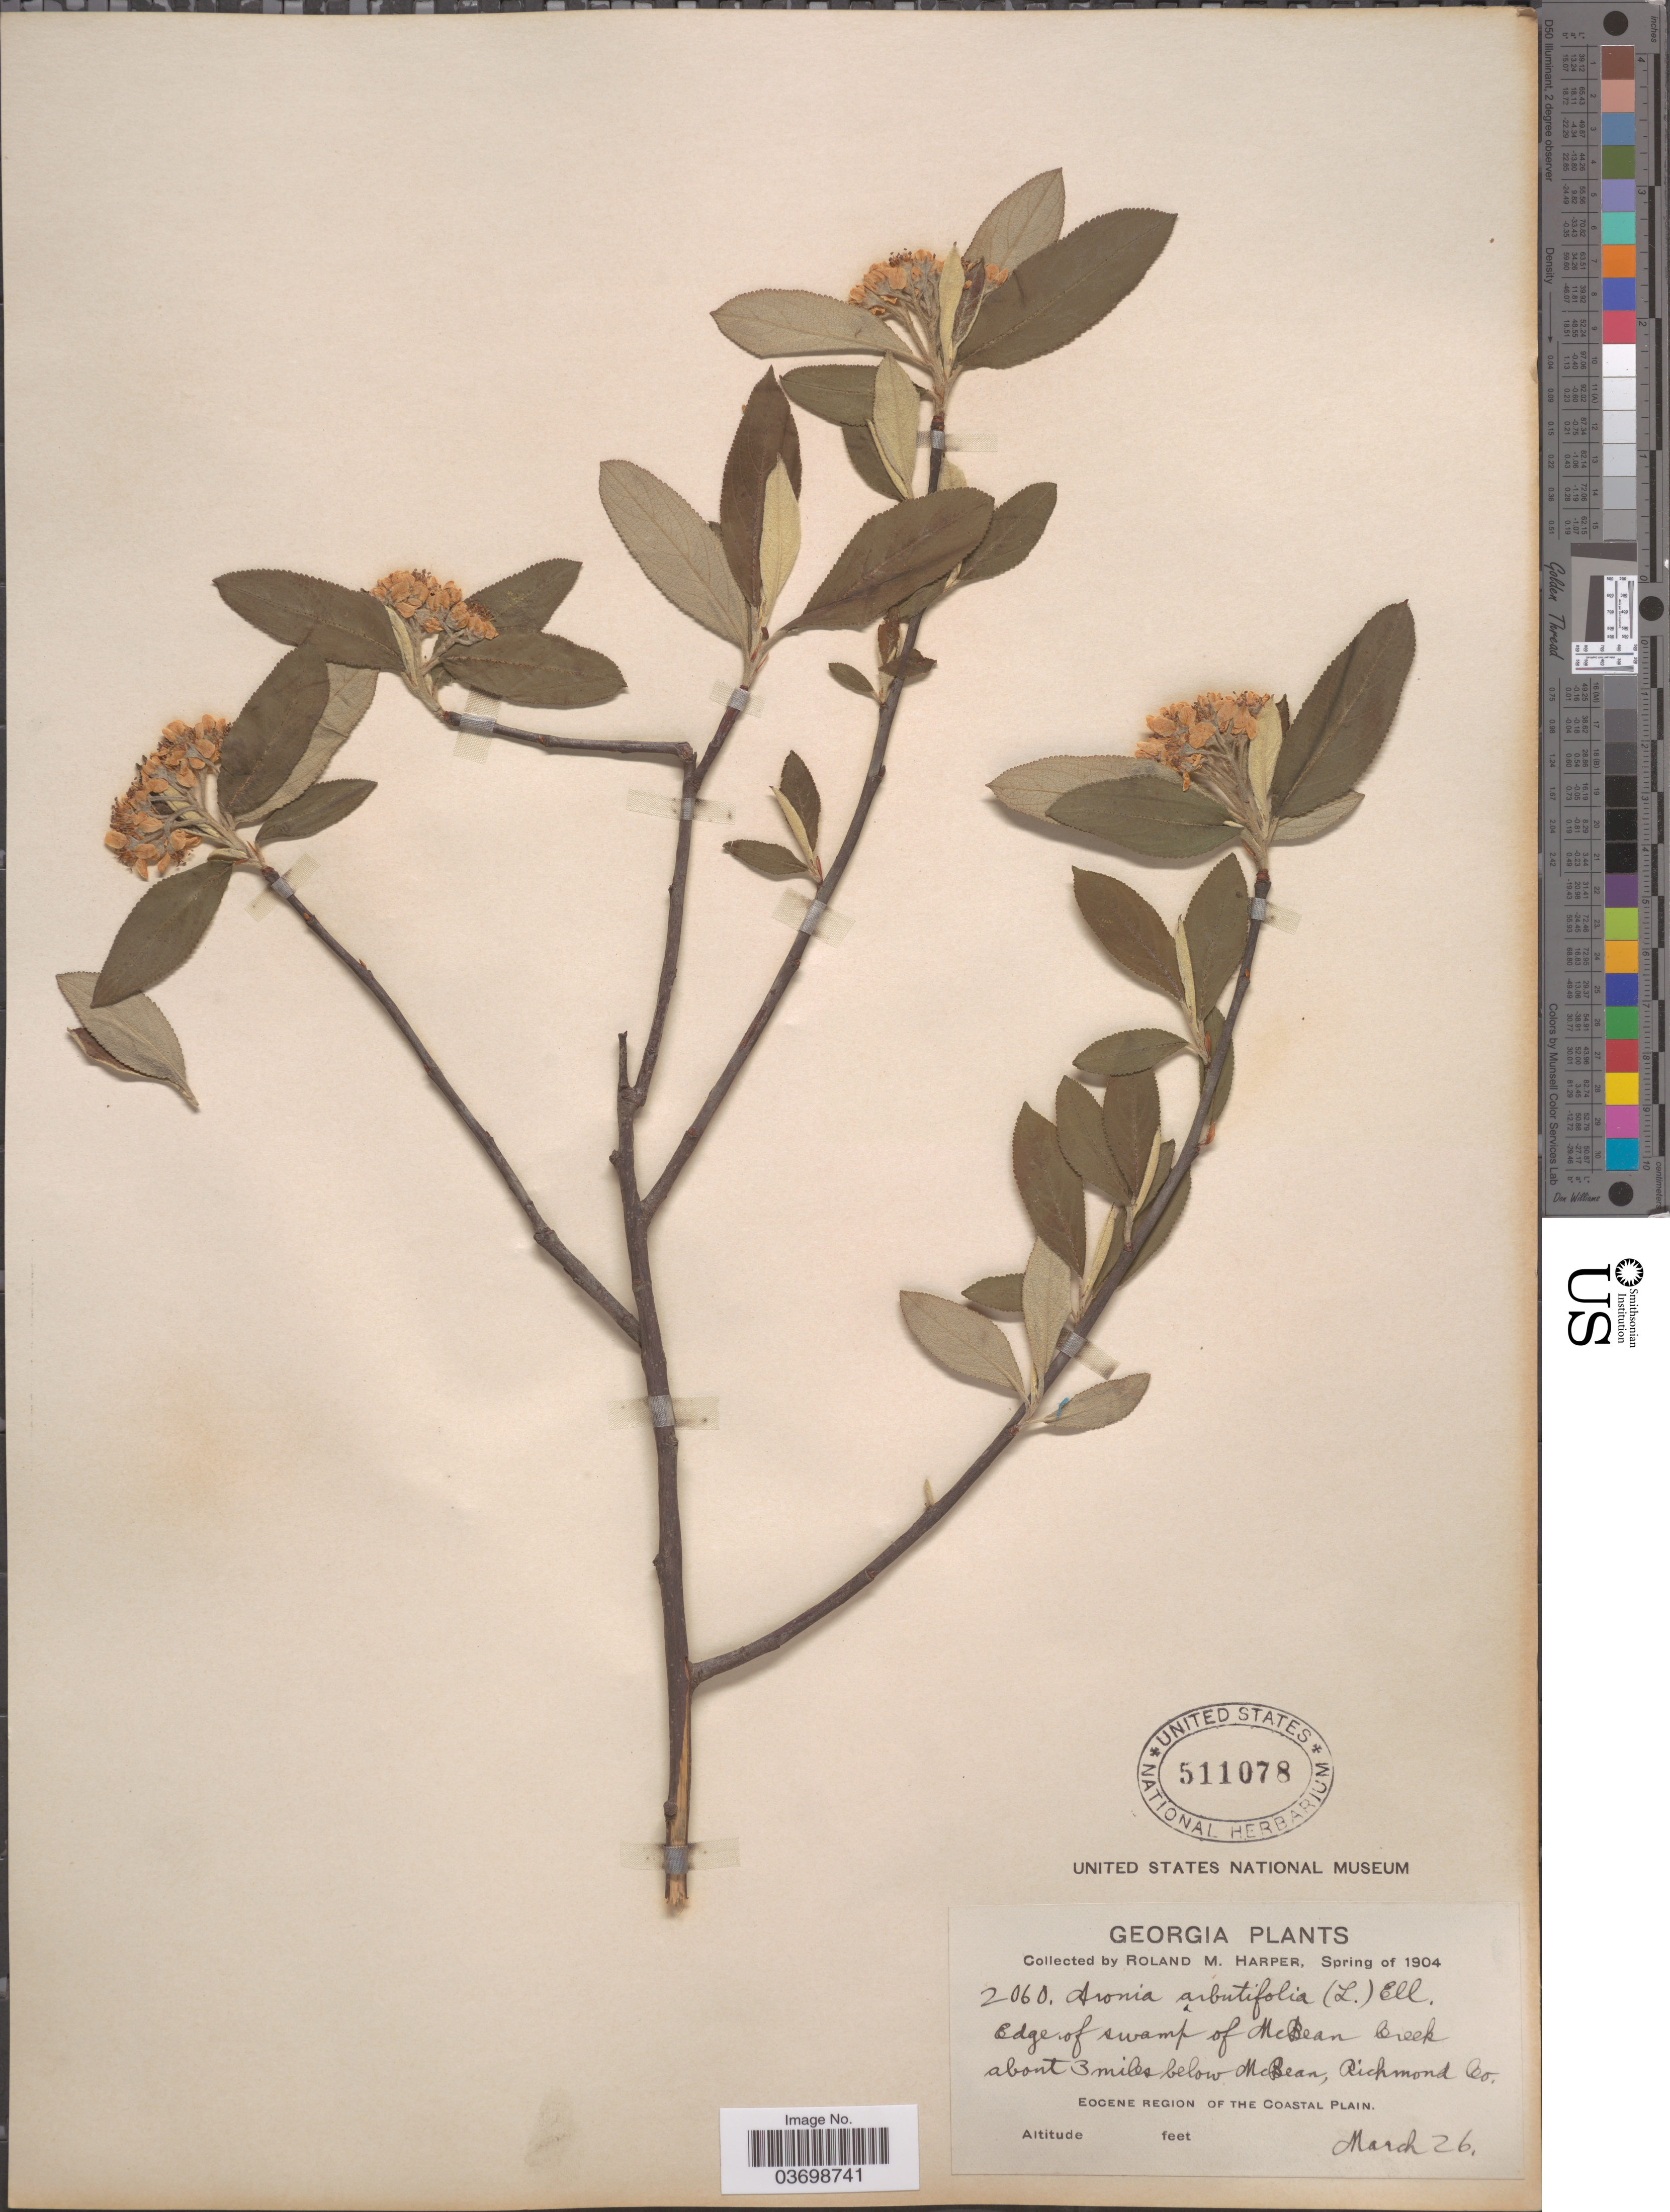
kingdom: Plantae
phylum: Tracheophyta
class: Magnoliopsida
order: Rosales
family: Rosaceae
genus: Aronia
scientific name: Aronia arbutifolia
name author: (L.) Pers.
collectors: R. M. Harper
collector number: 2060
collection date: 1904-03-26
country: United States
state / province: Georgia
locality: Edge of swamp of McBean Creek about 3 miles below McBean, Richmond Co. Eocene Region of the Coastal Plain.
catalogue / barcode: US 511078